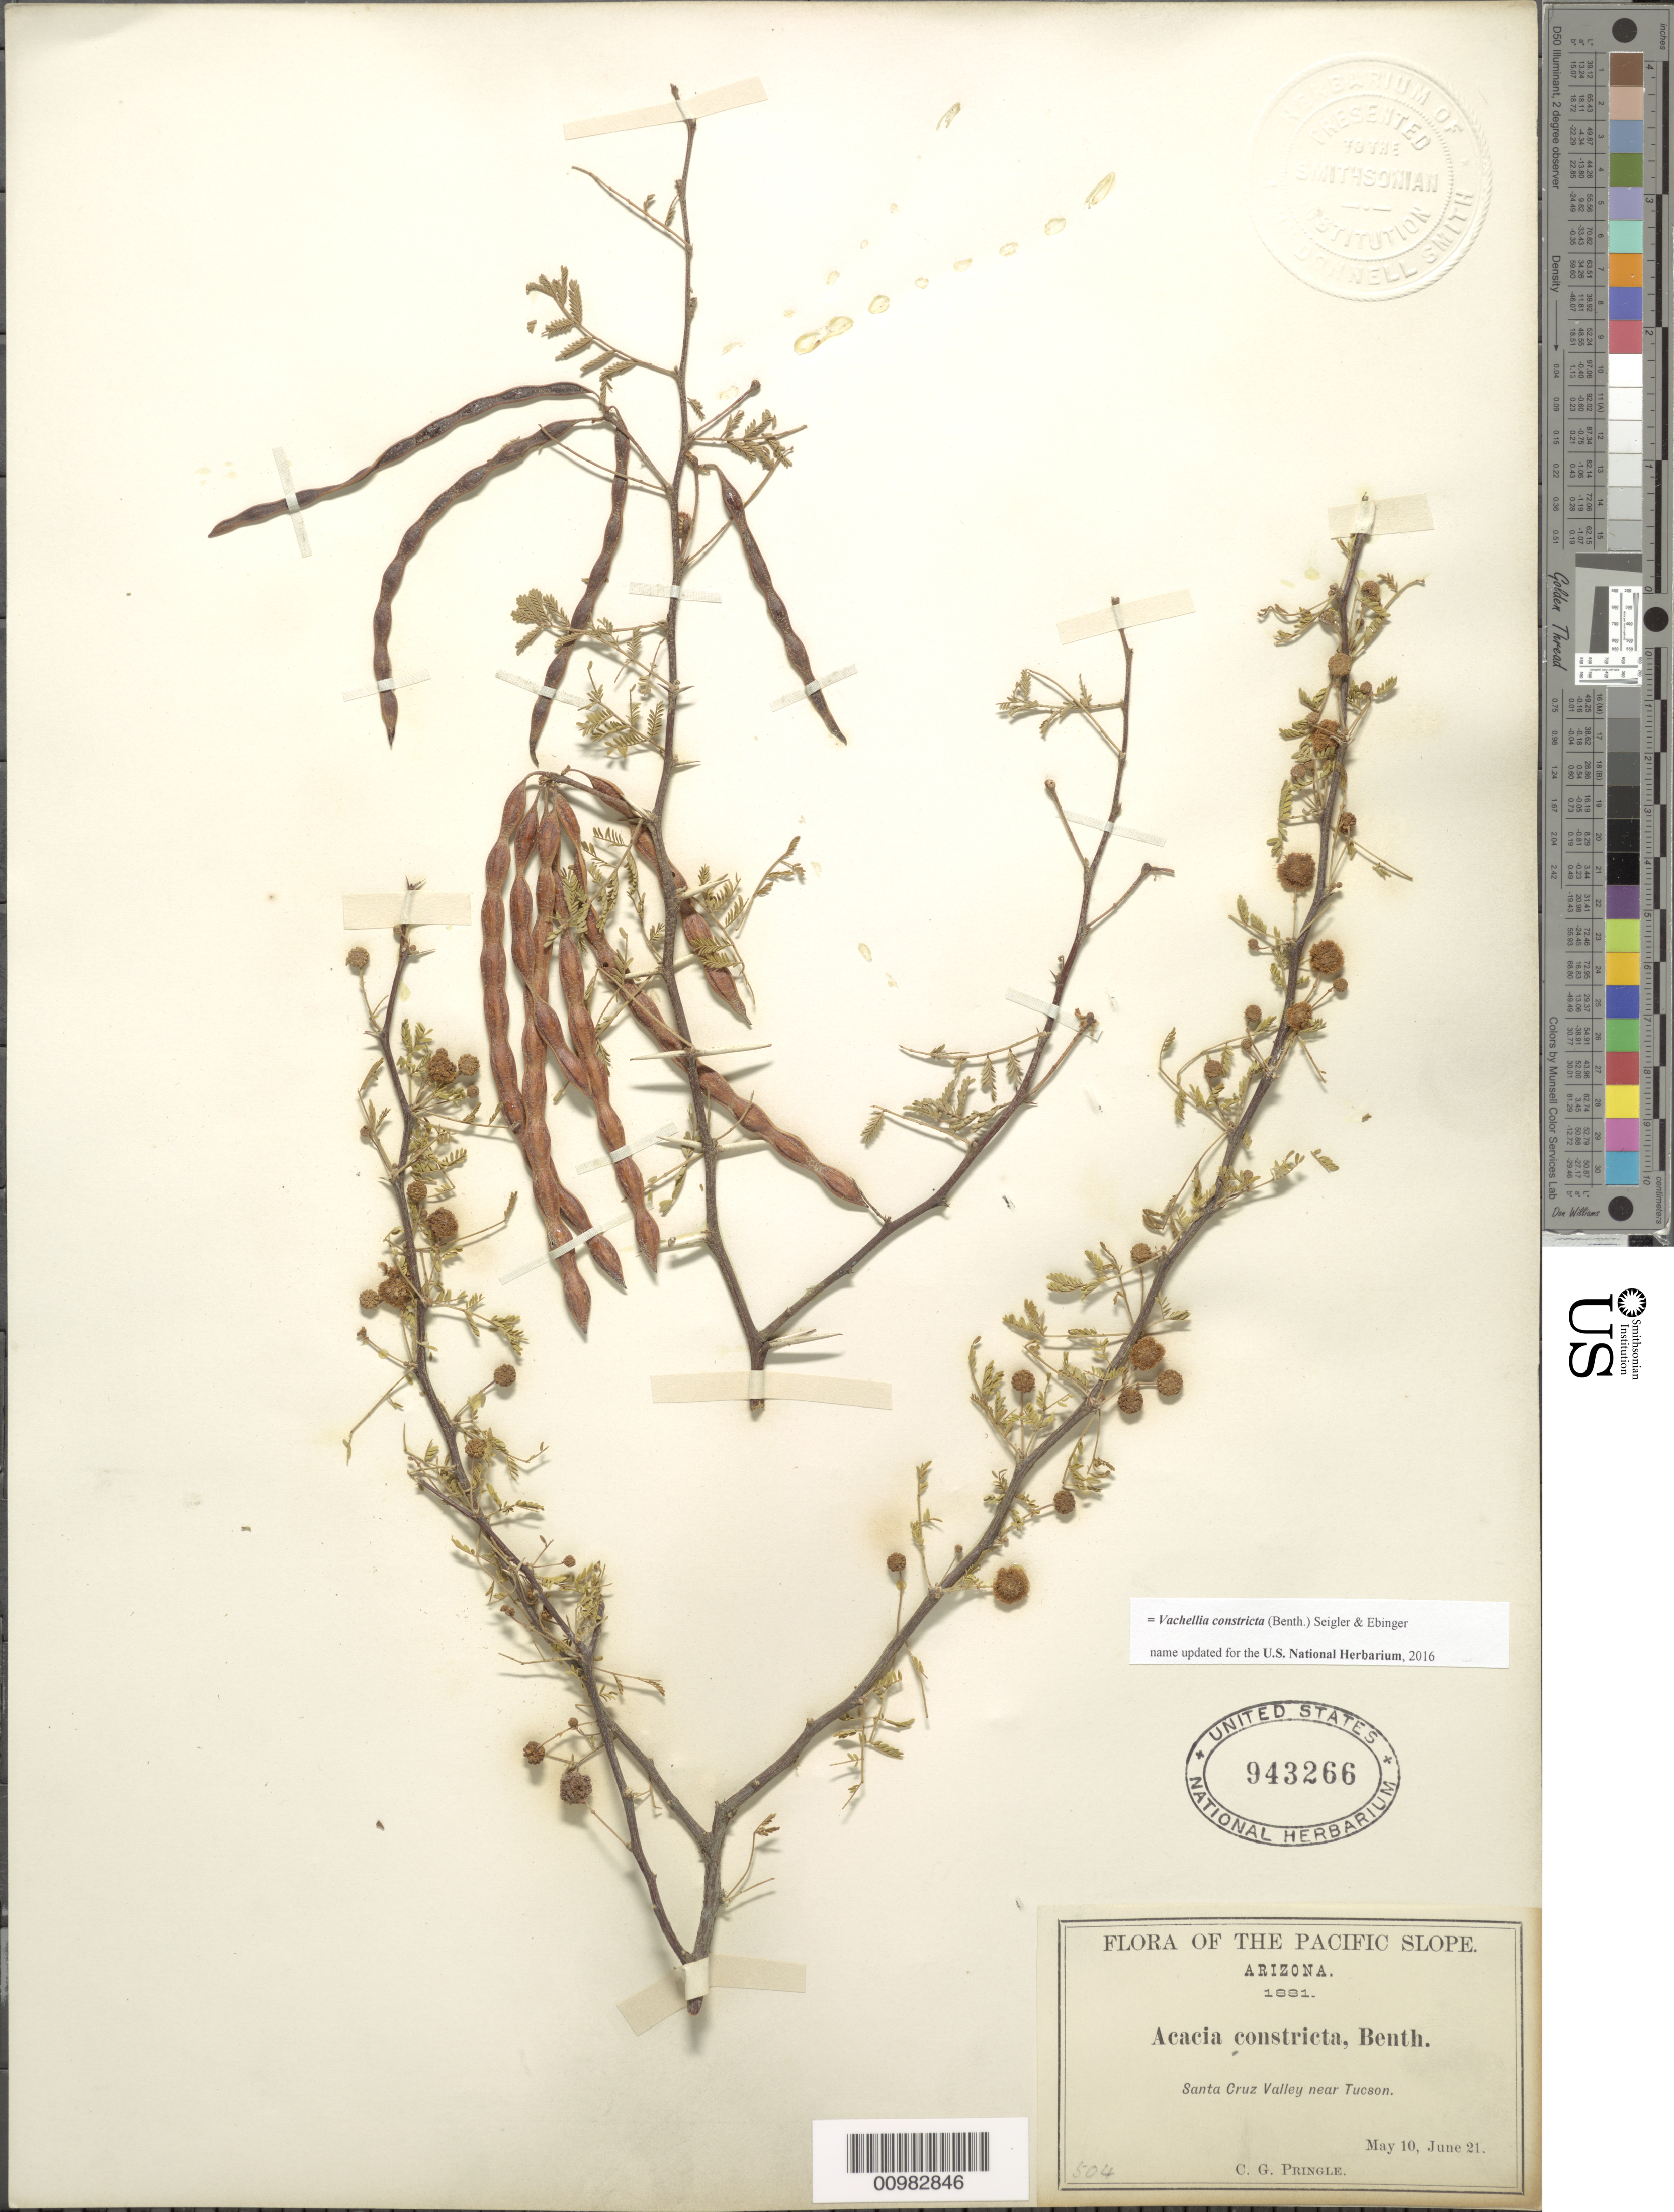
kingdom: Plantae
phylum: Tracheophyta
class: Magnoliopsida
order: Fabales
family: Fabaceae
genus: Vachellia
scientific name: Vachellia constricta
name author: (Benth.) Seigler & Ebinger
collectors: C. G. Pringle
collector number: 504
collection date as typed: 10 May 1881 to 21 Jun 1881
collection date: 1881-05-10/1881-06-21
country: United States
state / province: Arizona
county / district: Pima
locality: Santa Cruz Valley, near Tucson.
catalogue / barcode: US 943266